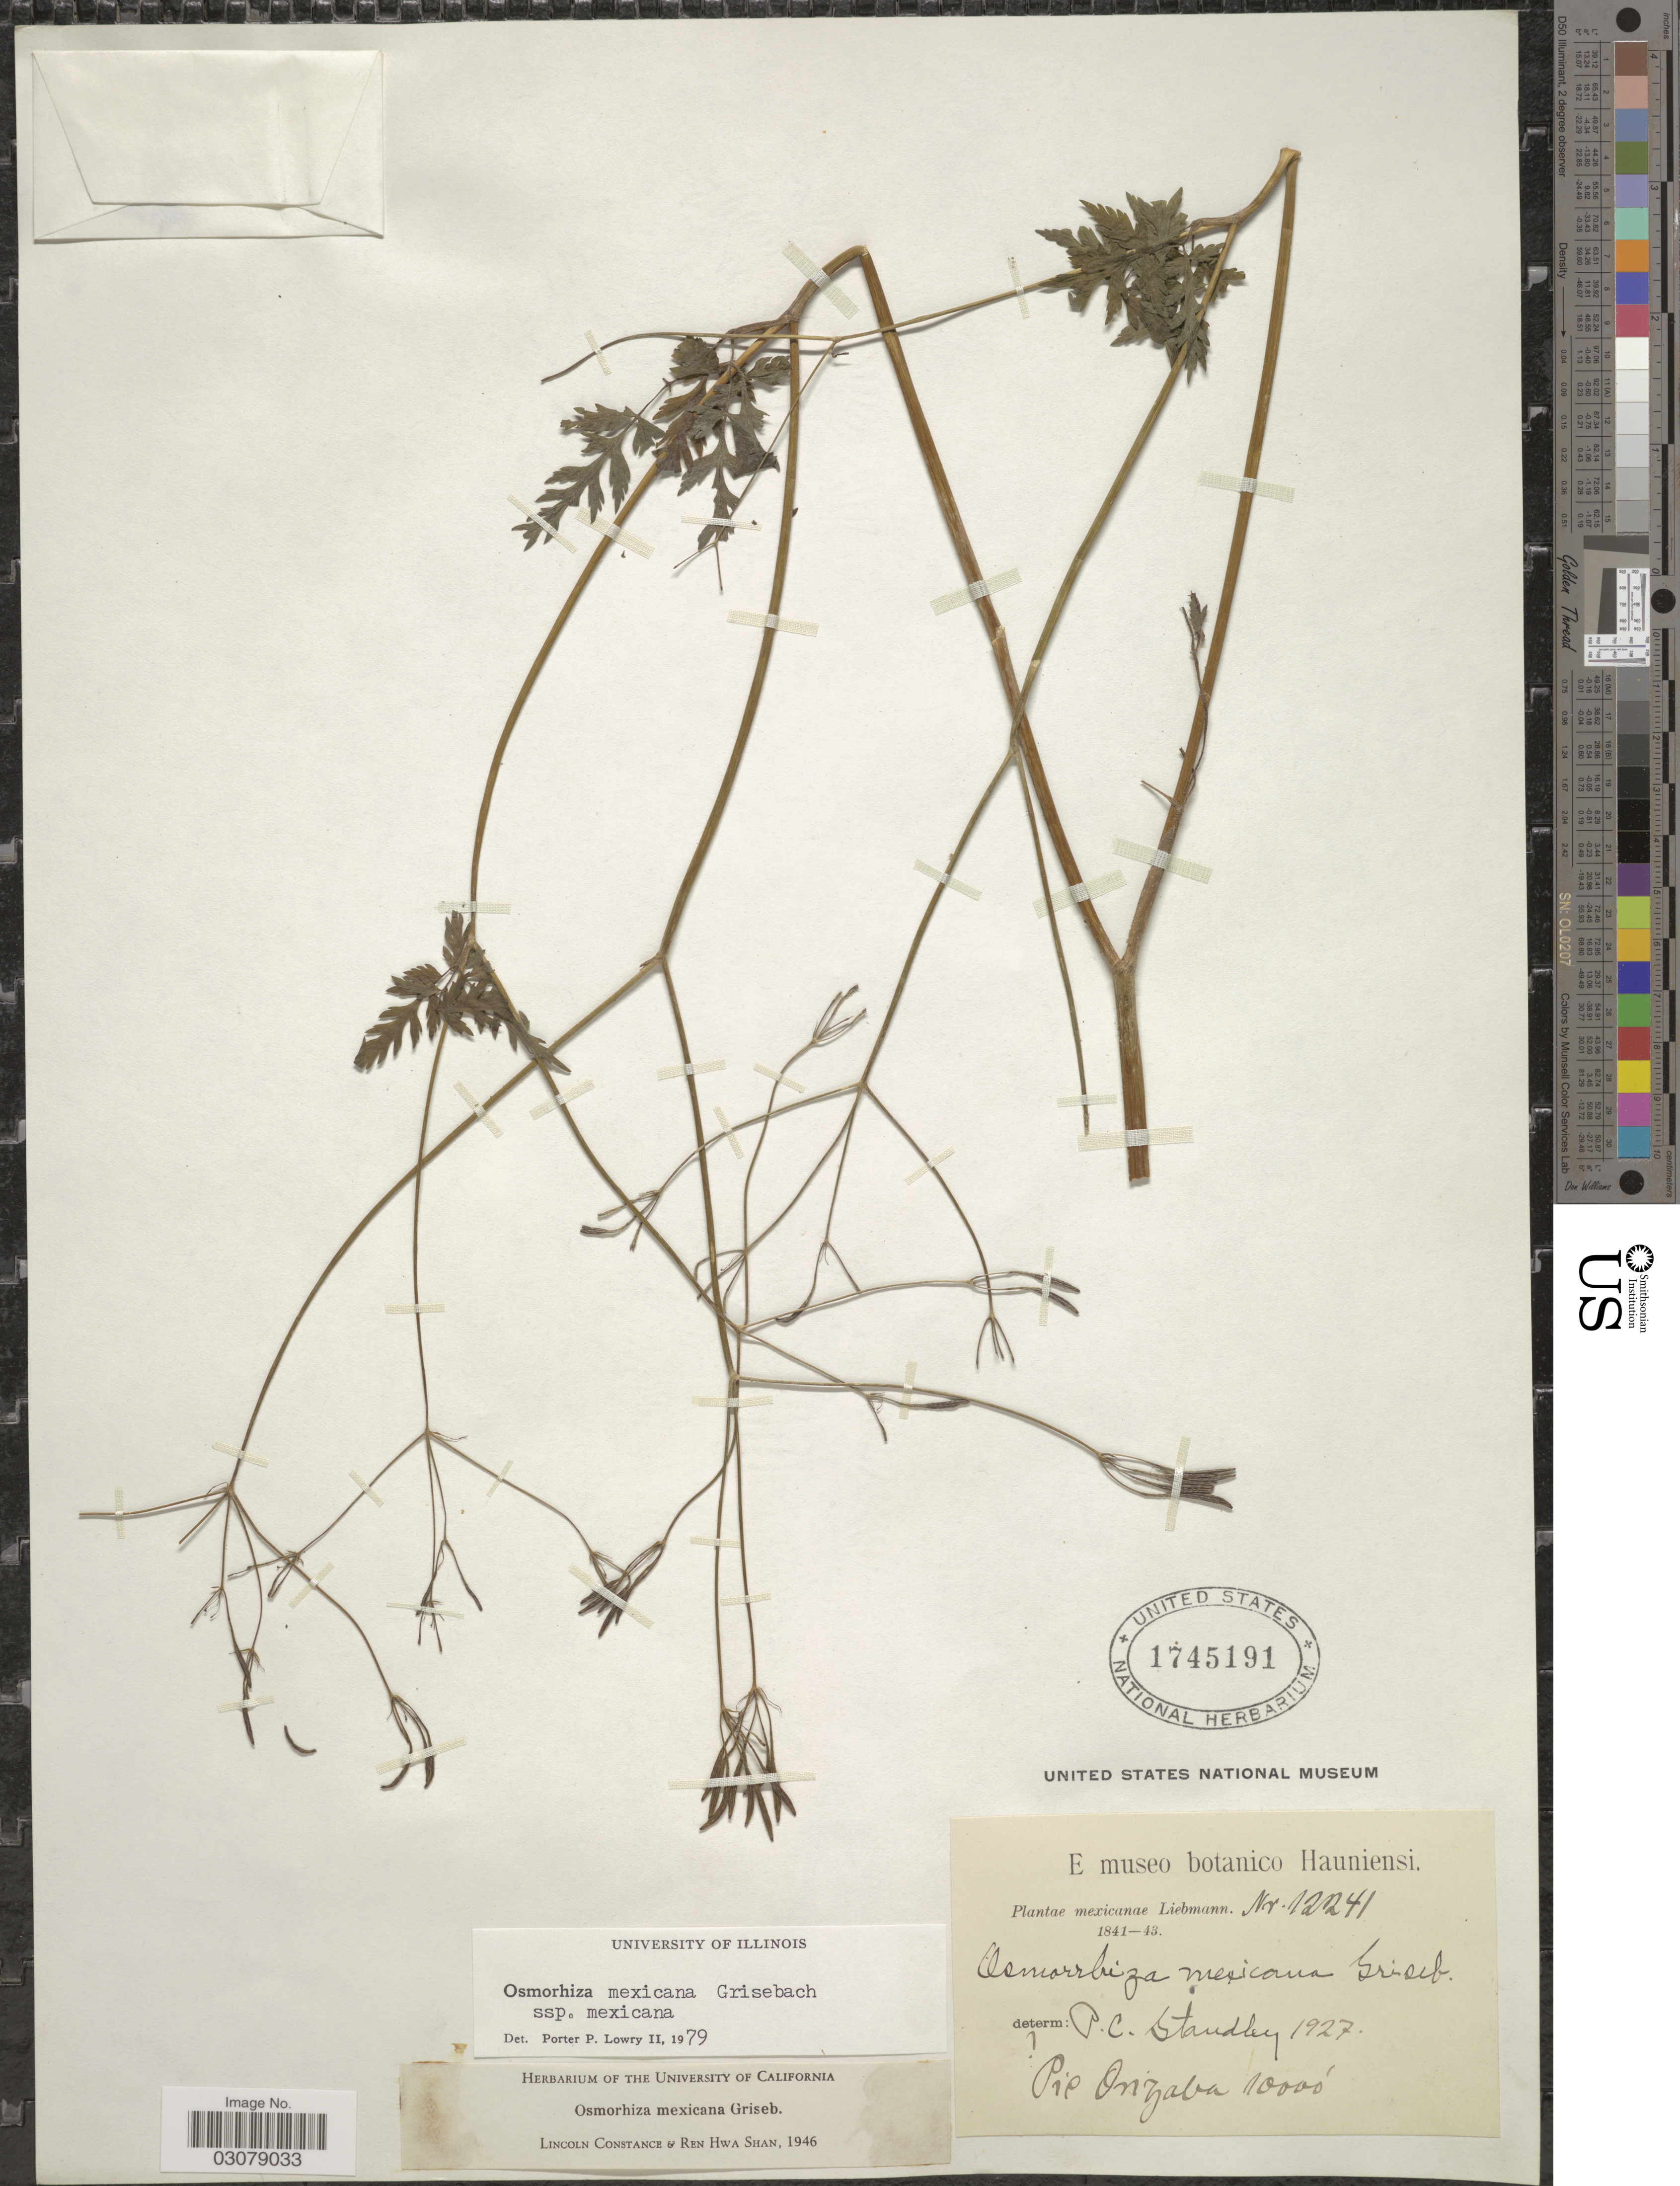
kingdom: Plantae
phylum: Tracheophyta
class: Magnoliopsida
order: Apiales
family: Apiaceae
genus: Osmorhiza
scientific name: Osmorhiza mexicana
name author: Griseb.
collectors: Liebmann, --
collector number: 12241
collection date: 1841/1843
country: Mexico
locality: Pic Orizaba.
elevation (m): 3048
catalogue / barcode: US 1745191